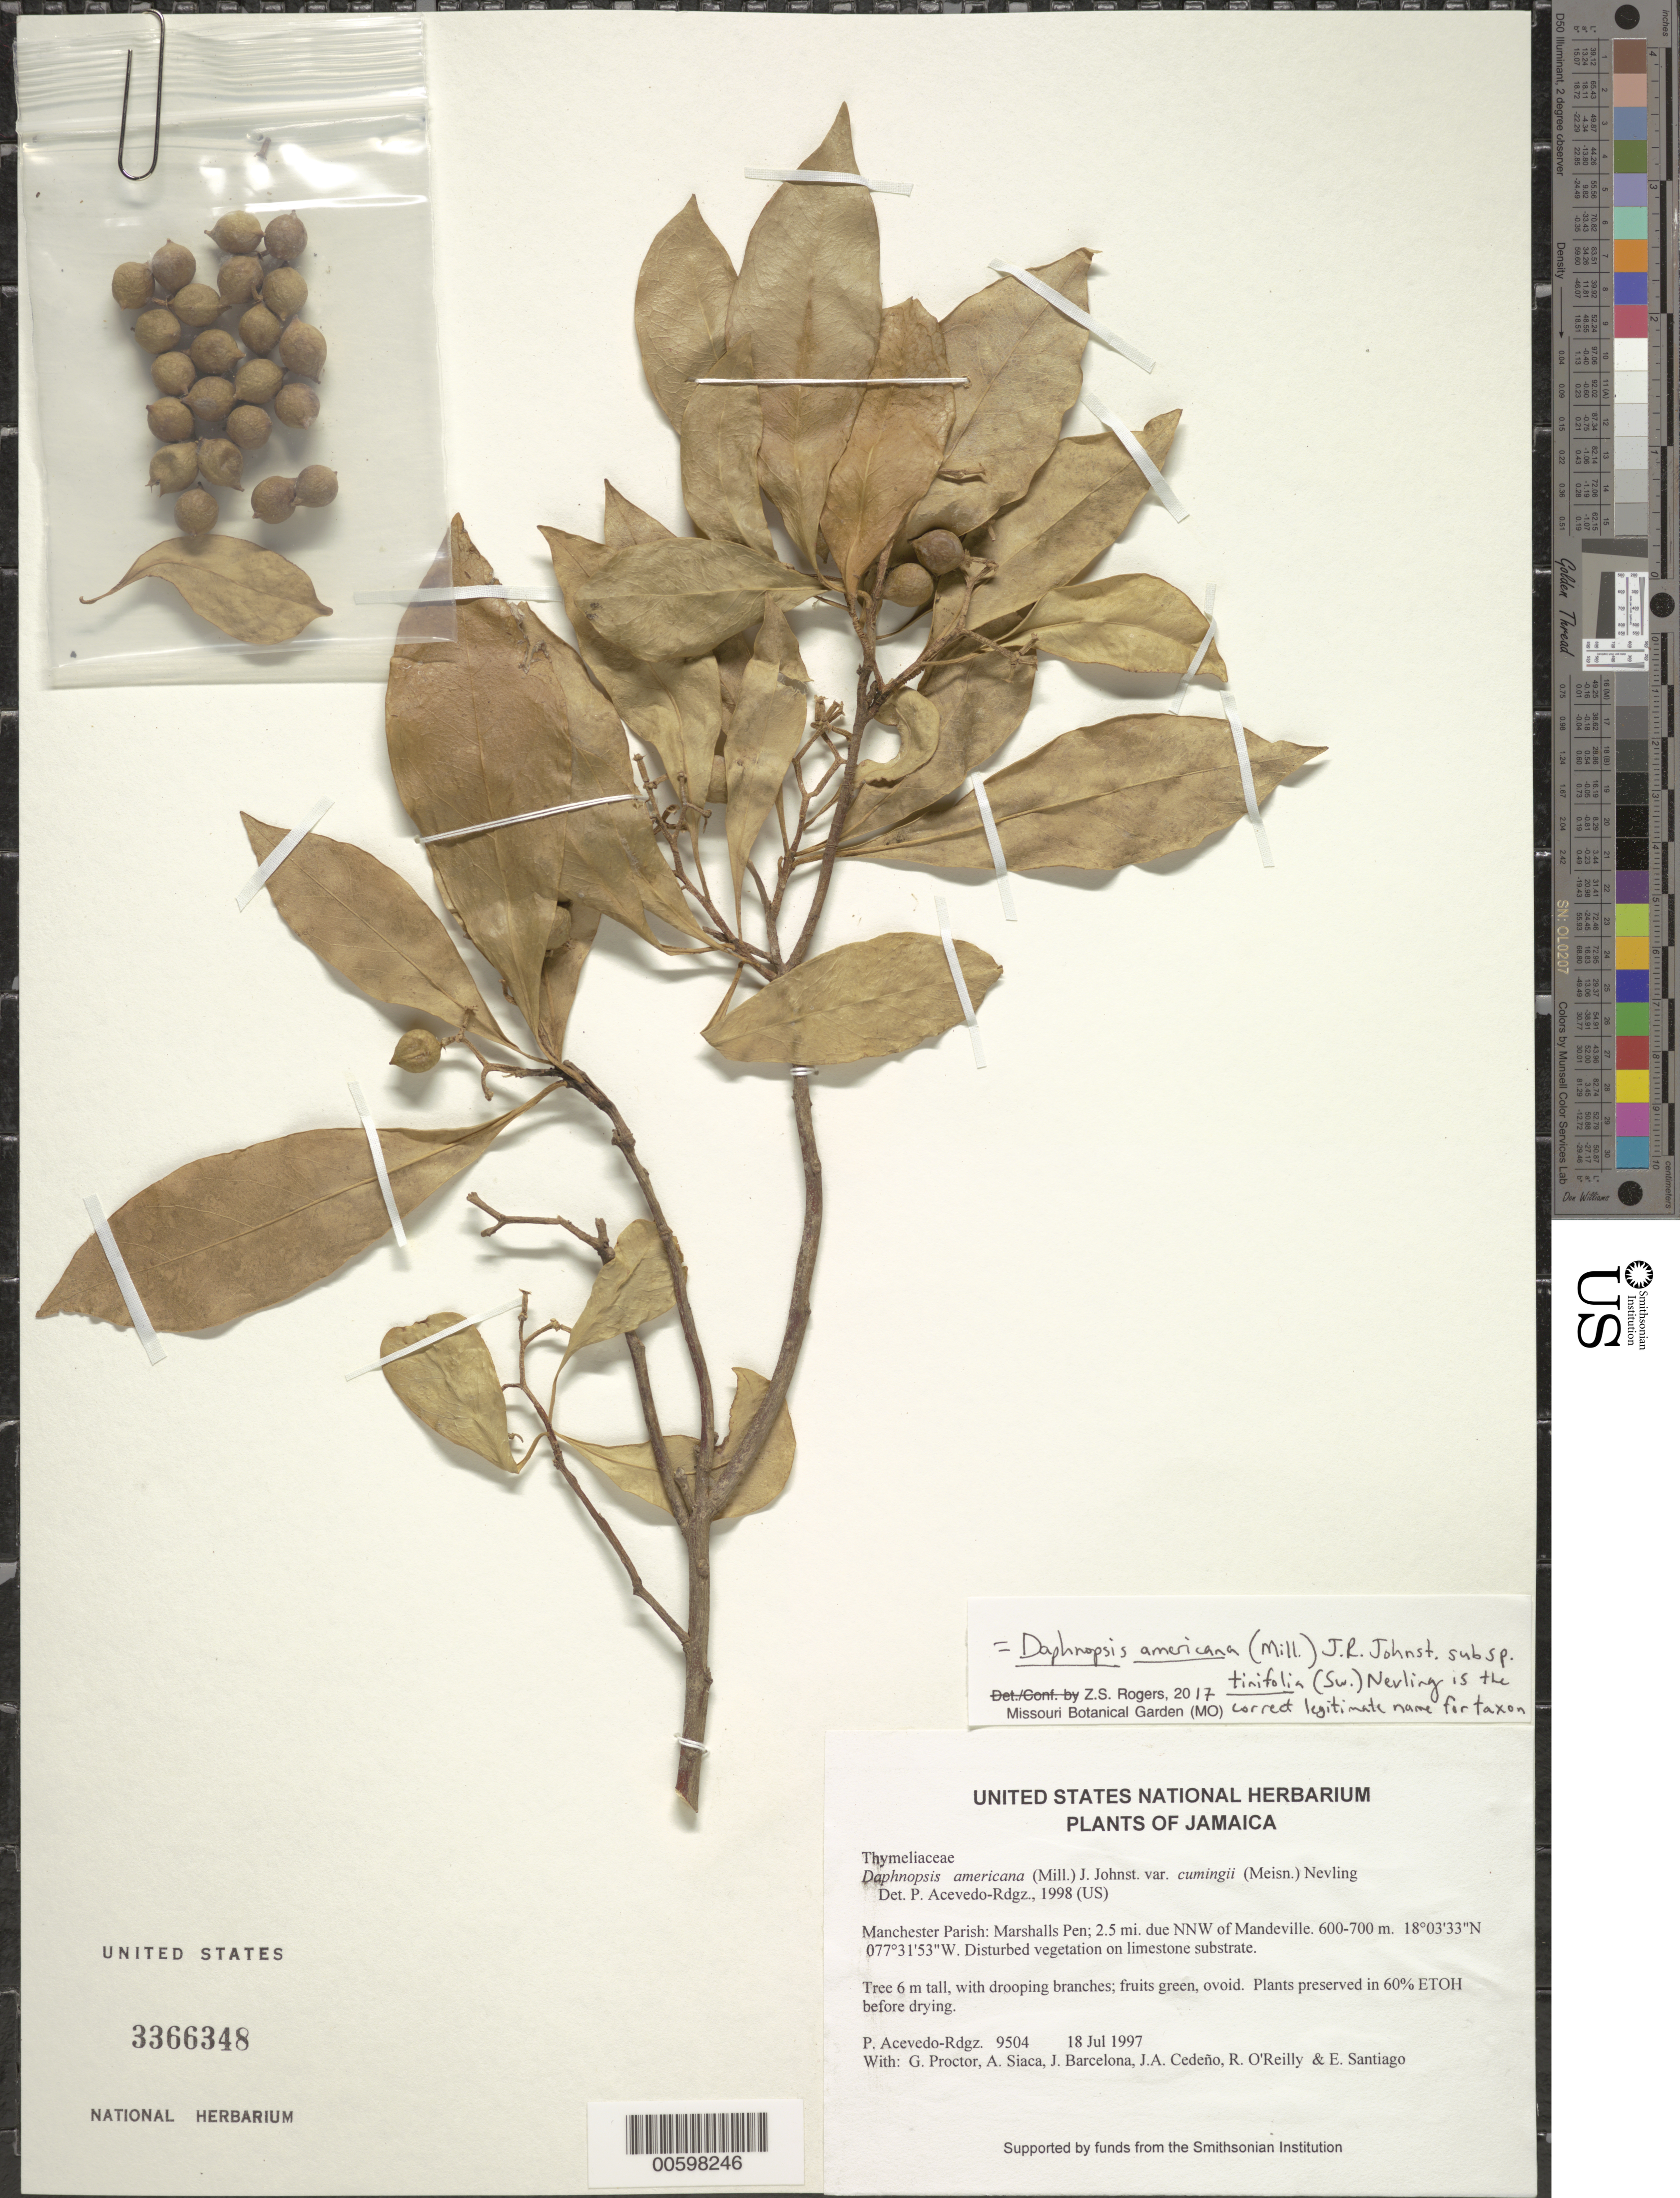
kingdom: Plantae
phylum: Tracheophyta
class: Magnoliopsida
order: Malvales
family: Thymelaeaceae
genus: Daphnopsis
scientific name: Daphnopsis americana subsp. tinifolia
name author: (Sw.) Nevling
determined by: Rogers, Z. S.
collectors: P. Acevedo-Rodr., G. R. Proctor, A. Siaca, J. Barcelona, J. A. Cedeño M. & R. O'Reilly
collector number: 9504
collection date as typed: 18 Jul 1997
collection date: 1997-07-18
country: Jamaica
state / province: Manchester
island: Jamaica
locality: Manchester Parish: Marshalls Pen; 2.5 mi. due NNW of Mandeville.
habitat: Disturbed vegetation on limestone substrate.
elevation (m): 600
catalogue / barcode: US 3366348